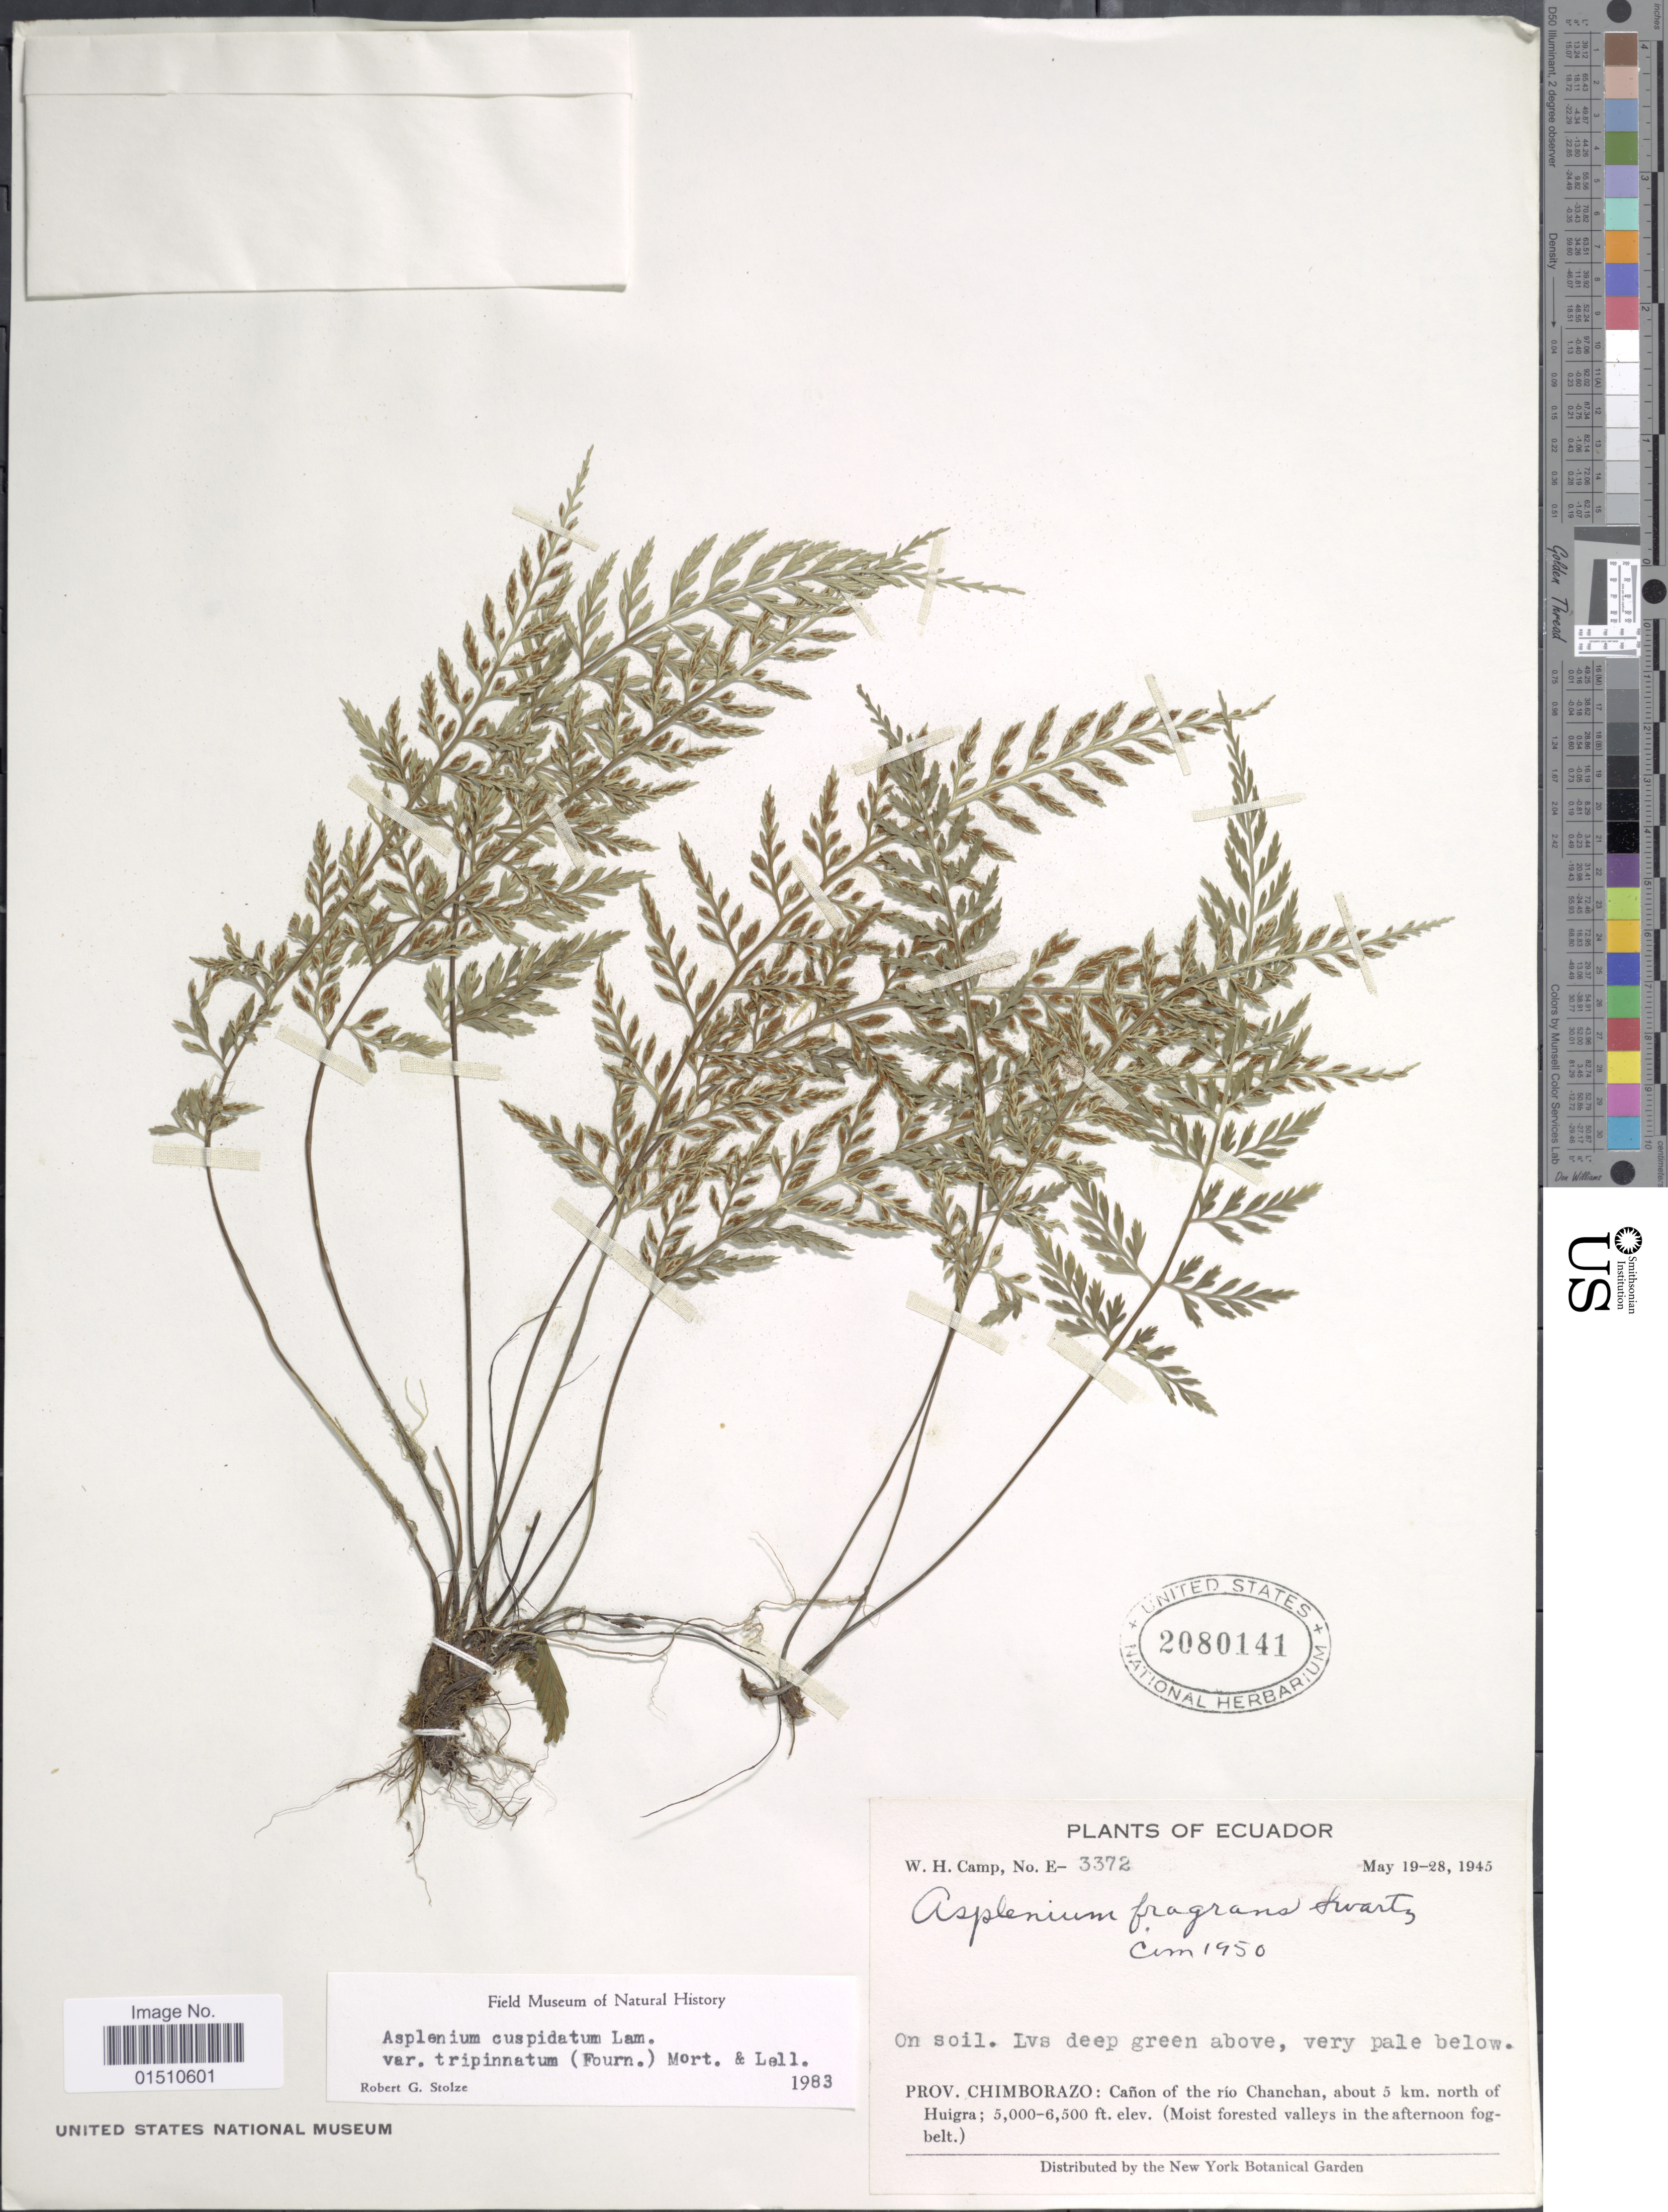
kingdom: Plantae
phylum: Tracheophyta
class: Polypodiopsida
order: Polypodiales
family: Aspleniaceae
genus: Asplenium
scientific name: Asplenium cuspidatum var. tripinnatum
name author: (E. Fourn.) C.V. Morton & Lellinger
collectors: W. H. Camp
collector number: E-3372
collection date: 1945-05-19/1945-05-28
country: Ecuador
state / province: Chimborazo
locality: Ecuador, Cañon of the rio Chanchan, about 5 km. north of Huigra.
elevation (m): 1524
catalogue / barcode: US 2080141